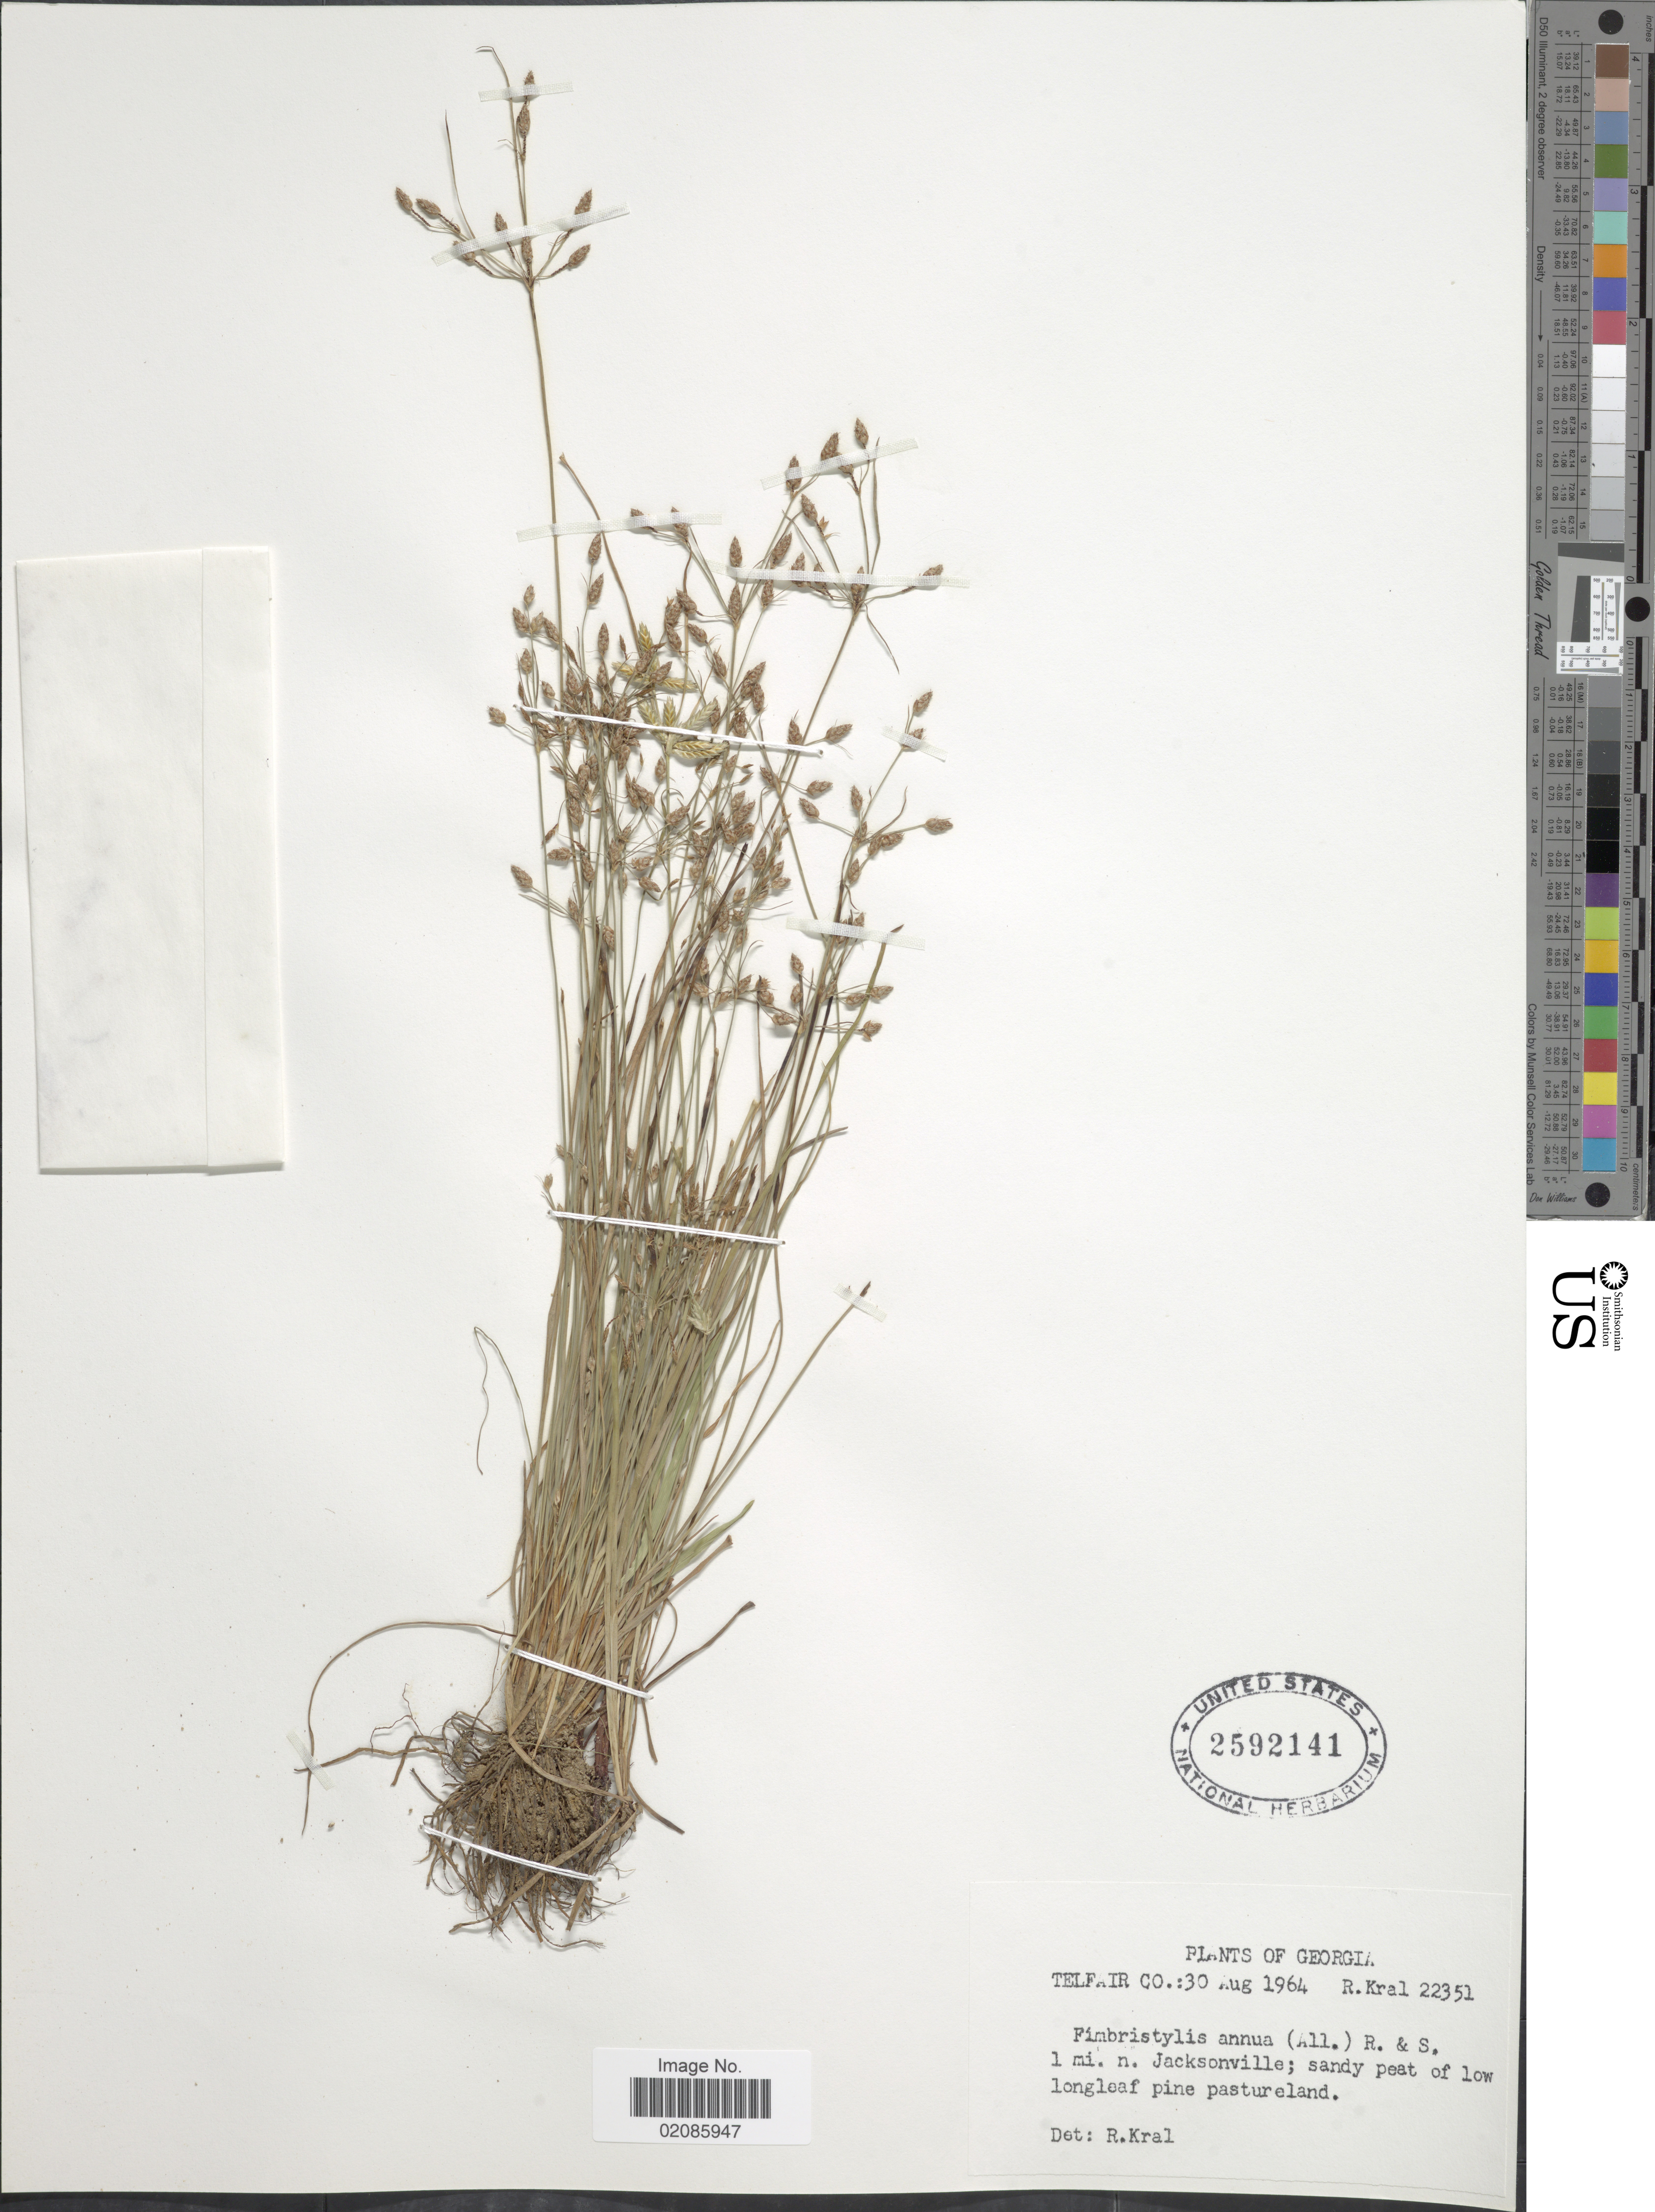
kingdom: Plantae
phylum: Tracheophyta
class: Liliopsida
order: Poales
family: Cyperaceae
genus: Fimbristylis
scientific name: Fimbristylis annua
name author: (All.) Roem. & Schult.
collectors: R. Kral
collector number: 22351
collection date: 1964-08-30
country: United States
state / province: Georgia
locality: Telfair Co. 1 mi. n. Jacksonville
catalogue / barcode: US 2592141